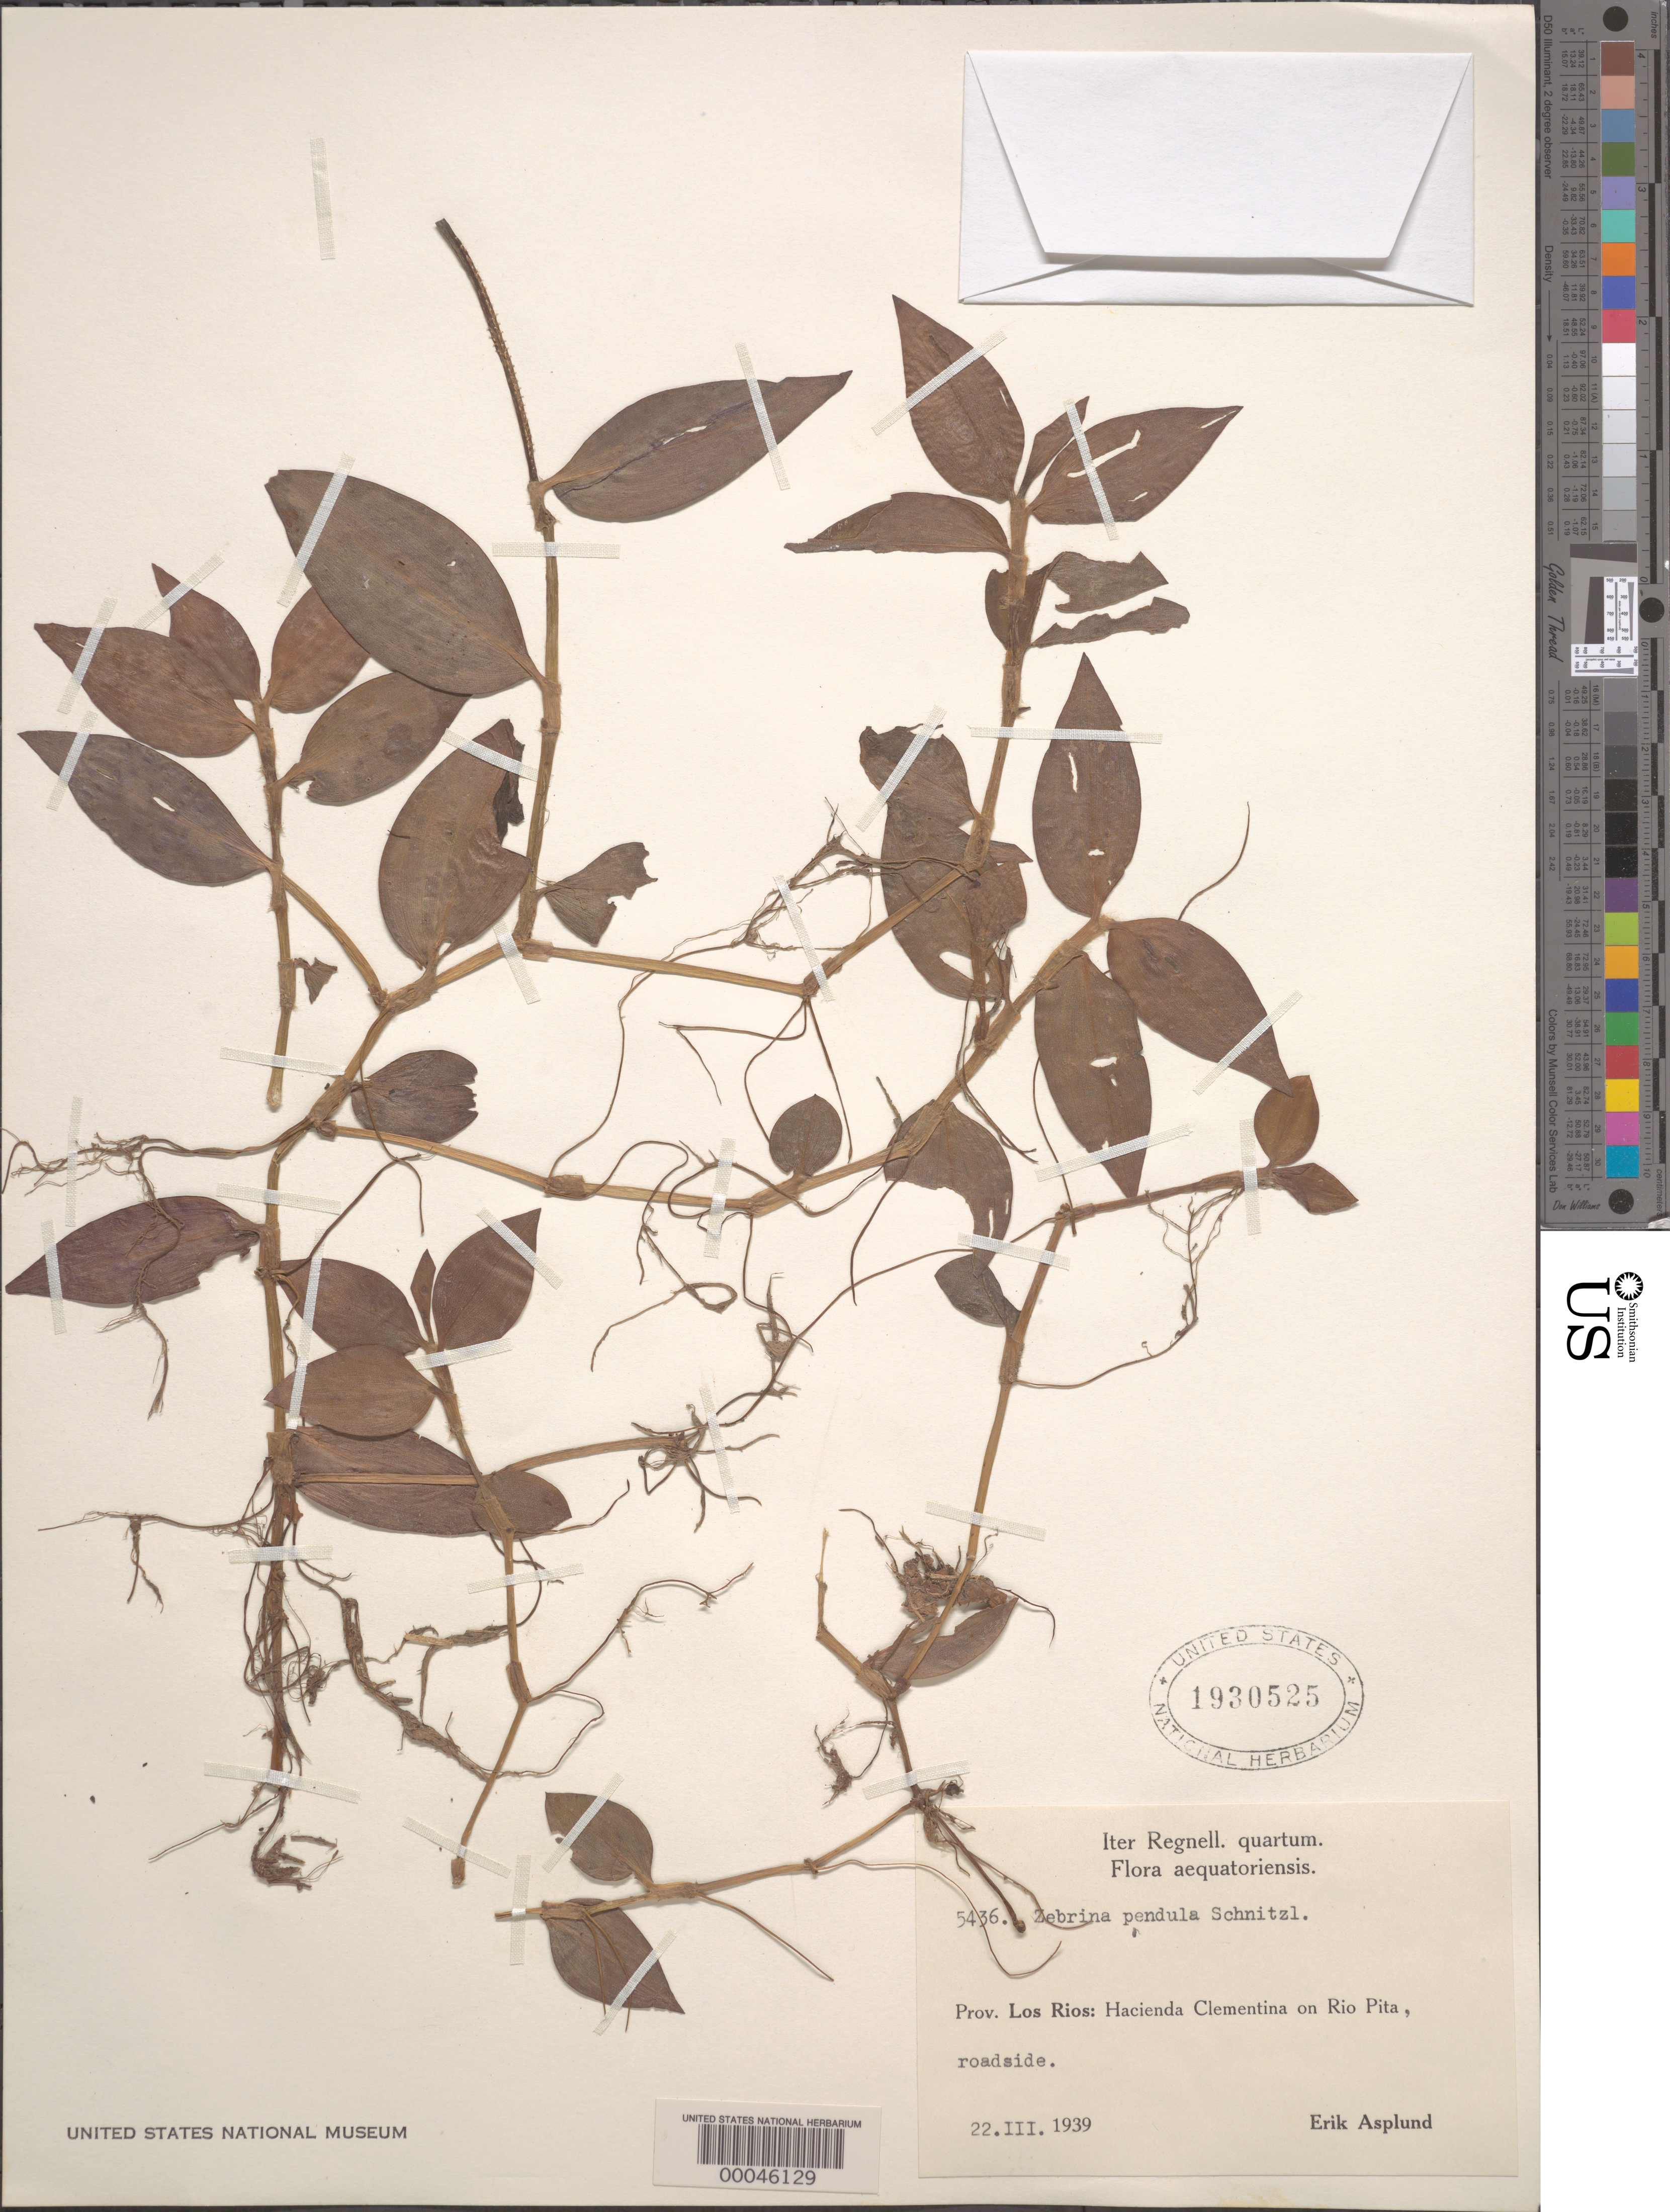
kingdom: Plantae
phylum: Tracheophyta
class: Liliopsida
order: Commelinales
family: Commelinaceae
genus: Tradescantia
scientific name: Tradescantia zebrina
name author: Bosse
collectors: E. Asplund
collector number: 5436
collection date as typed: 22 Mar 1939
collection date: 1939-03-22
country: Ecuador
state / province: Los Ríos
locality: Rio pita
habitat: Roadside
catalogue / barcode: US 1930525